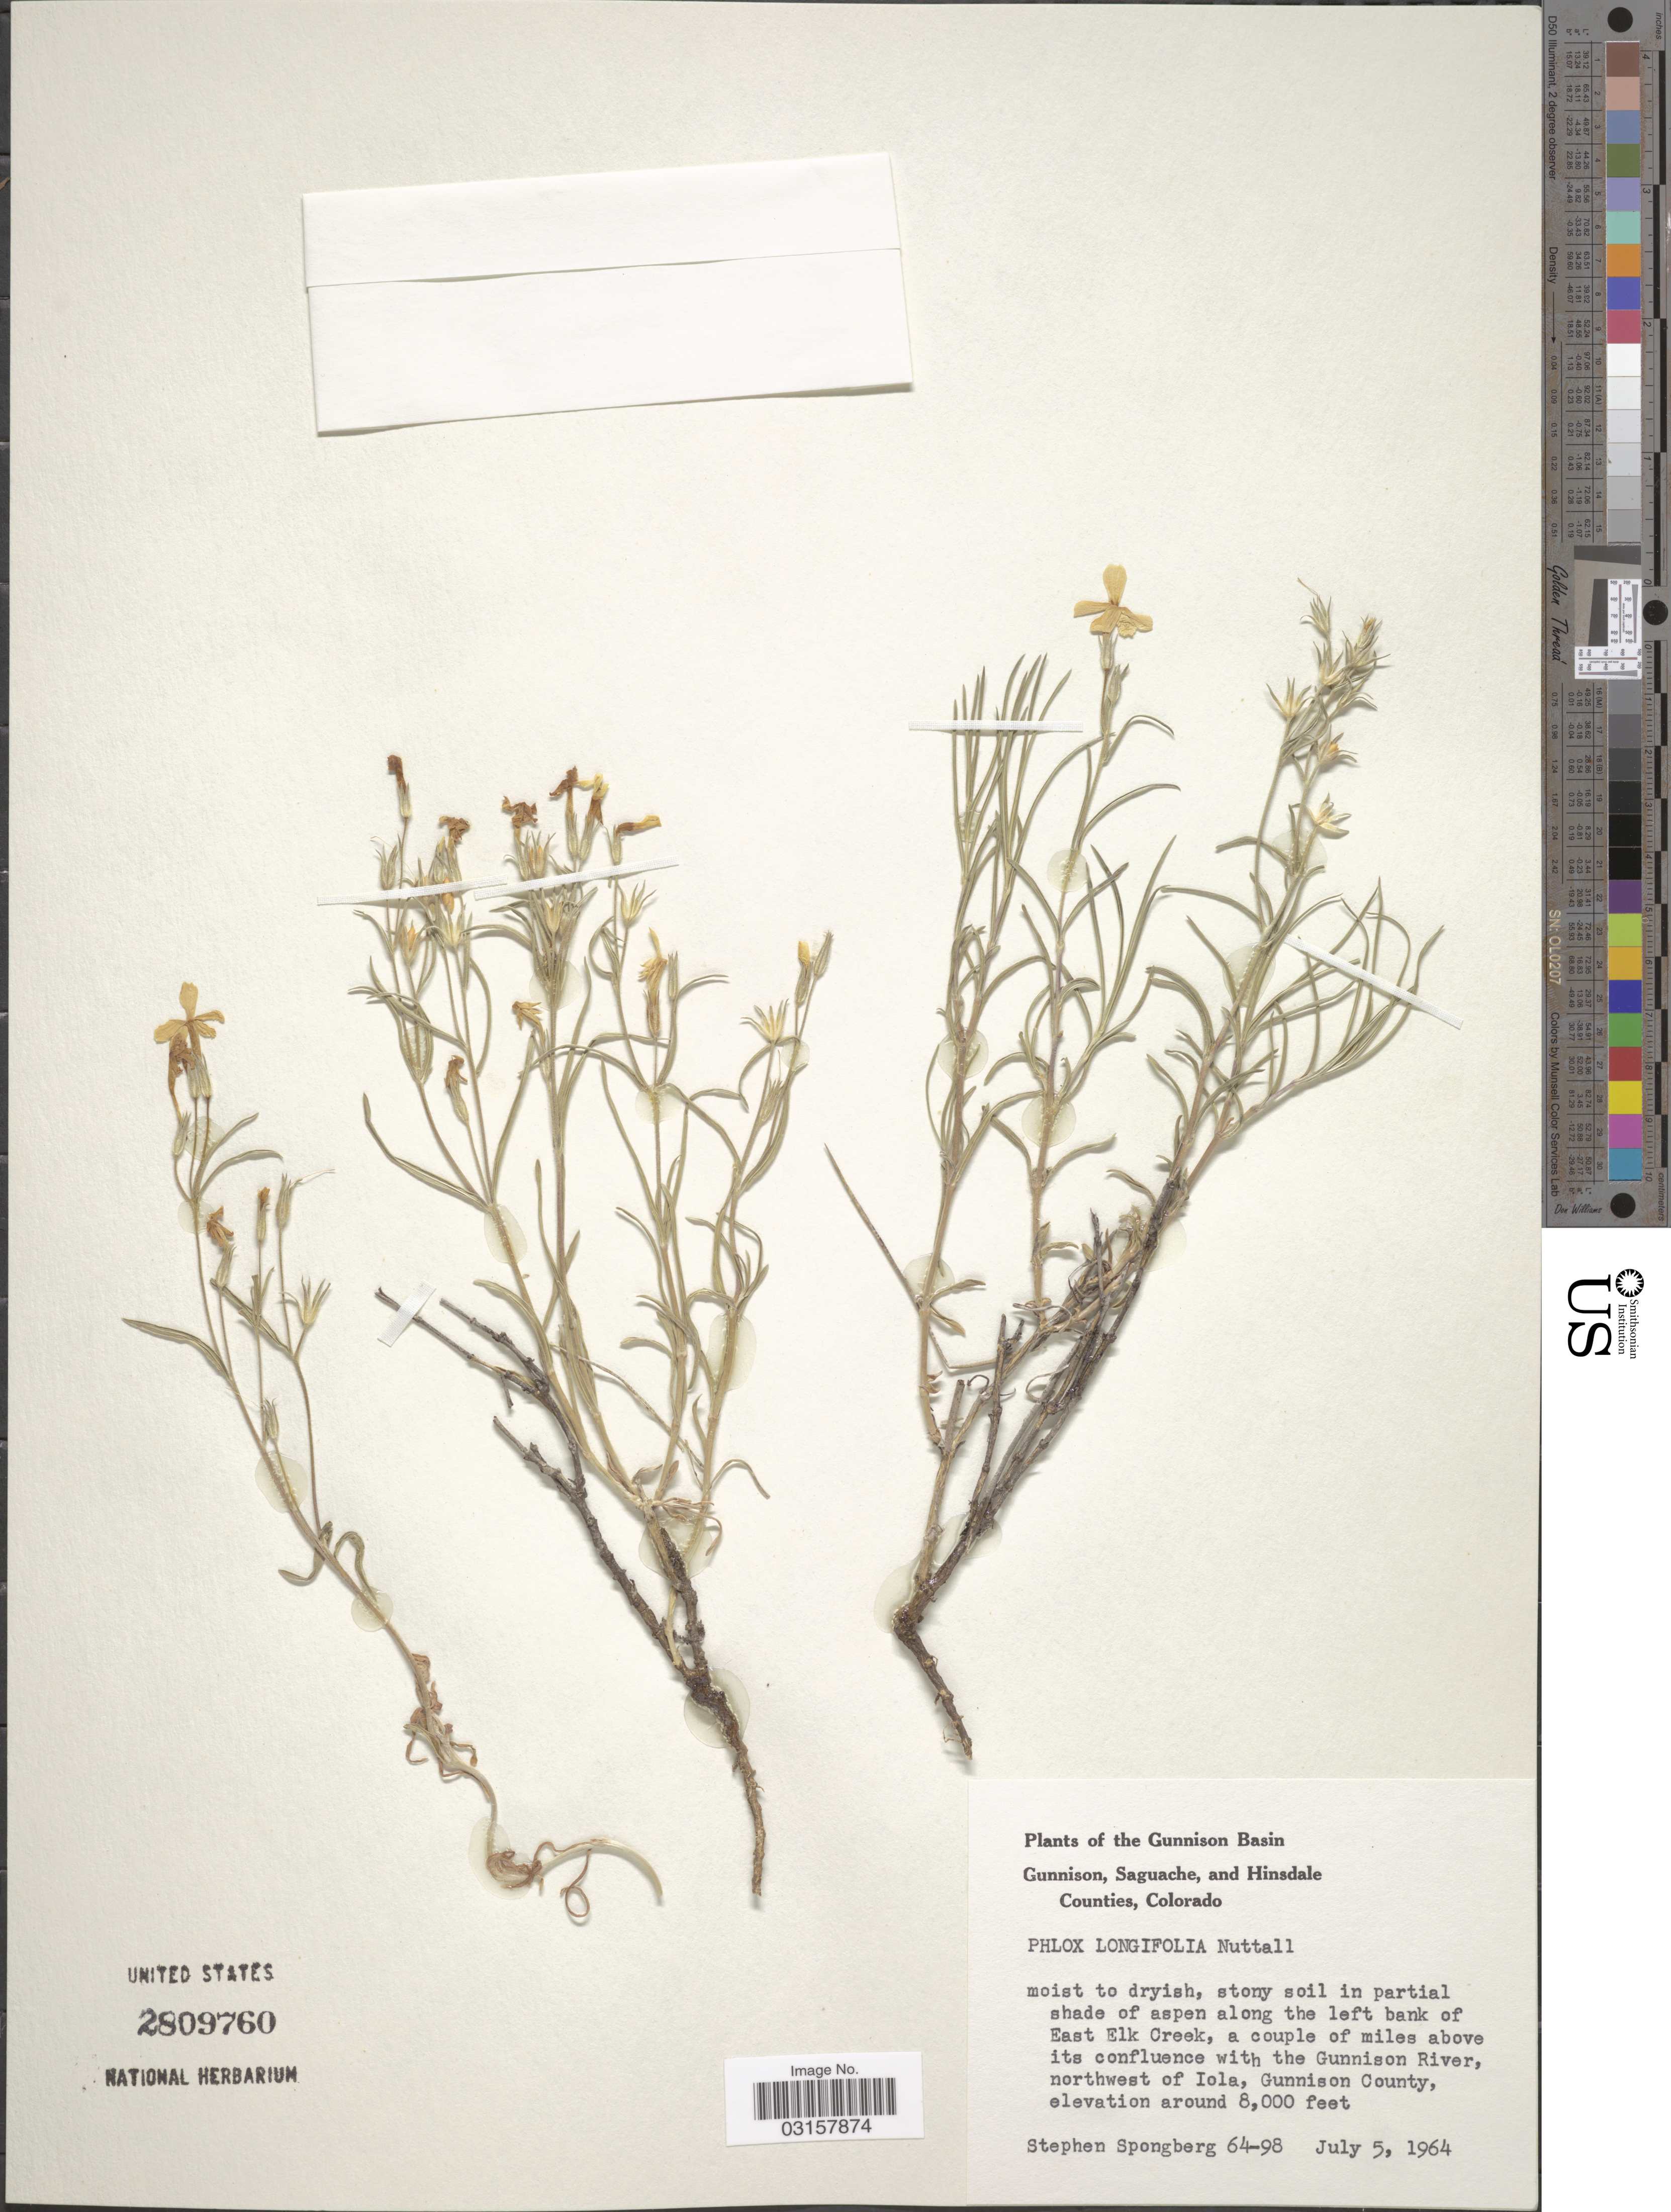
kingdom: Plantae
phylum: Tracheophyta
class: Magnoliopsida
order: Ericales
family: Polemoniaceae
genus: Phlox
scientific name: Phlox longifolia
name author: Nutt.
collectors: S. A.Spongberg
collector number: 64-98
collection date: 1964-07-05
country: United States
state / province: Colorado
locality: The Gunnison Basin. Gunnison, Saguache, and Hinsdale Counties, in partial shade of aspen along the left bank of East Elk Creek, a couple of miles above its confluence with the Gunnison River, northwest of Iola, Gunnison County.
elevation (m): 2438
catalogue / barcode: US 2809760